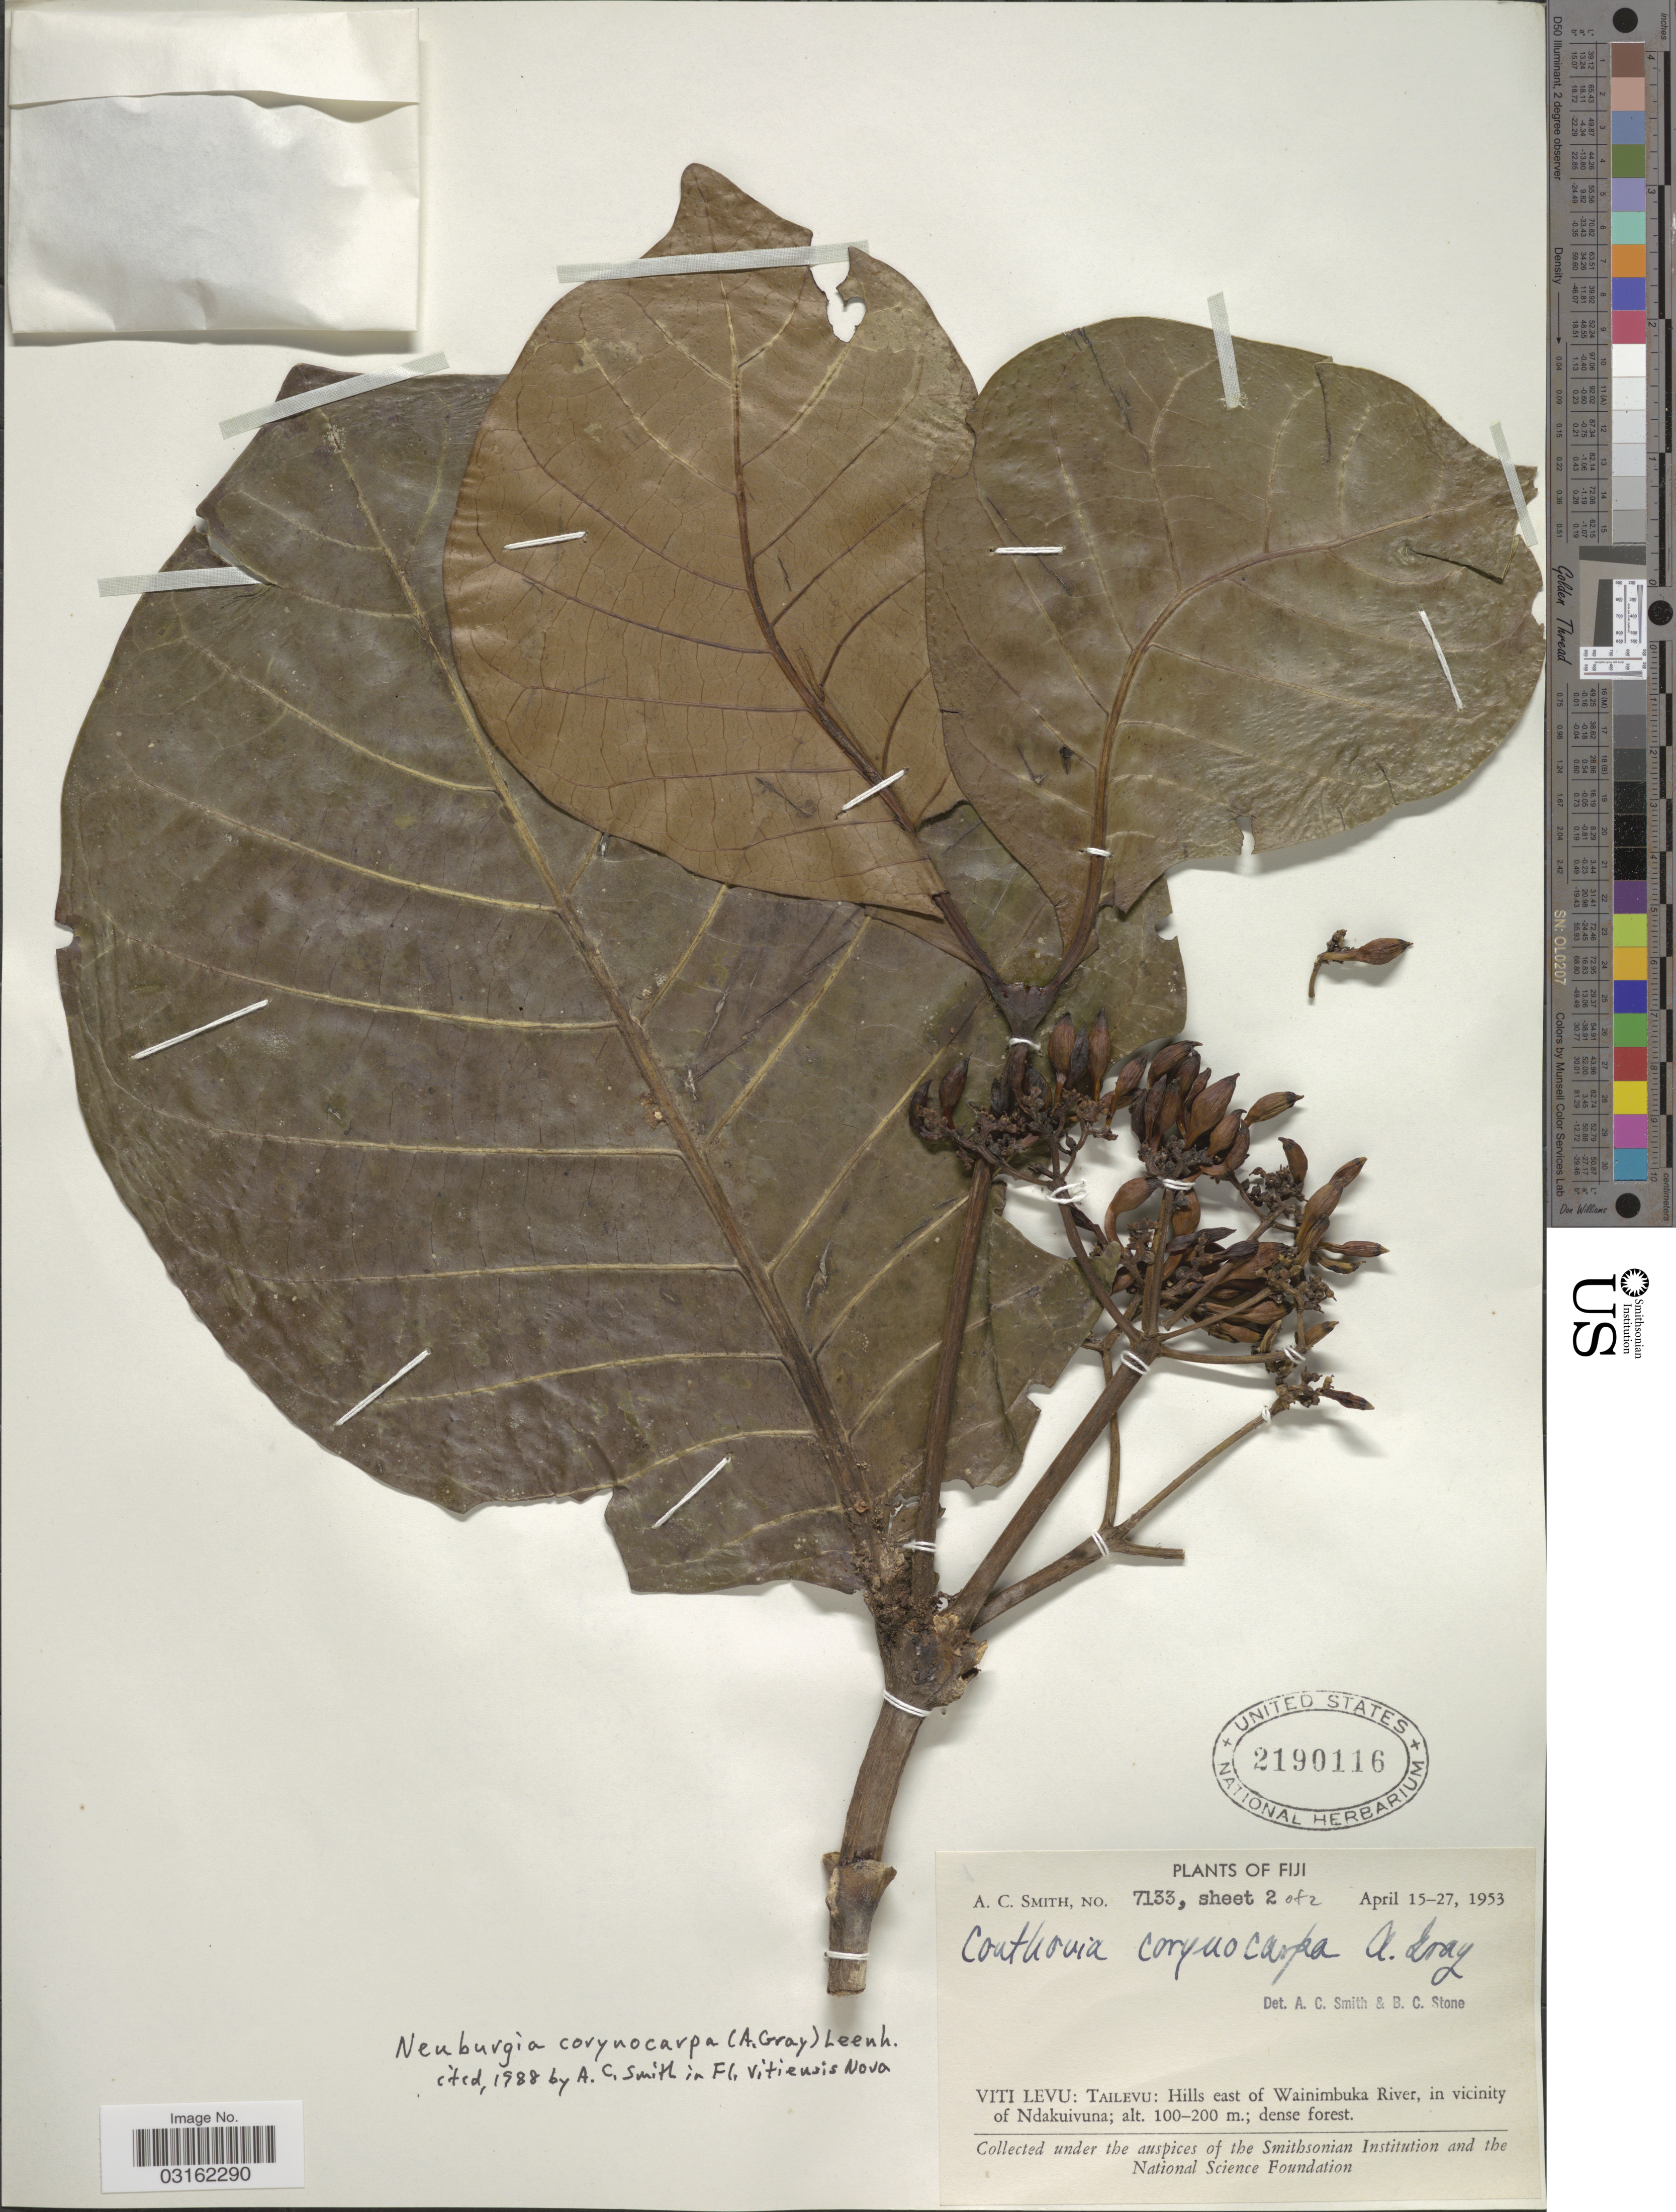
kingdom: Plantae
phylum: Tracheophyta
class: Magnoliopsida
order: Gentianales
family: Loganiaceae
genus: Neuburgia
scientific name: Neuburgia corynocarpa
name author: (A. Gray) Leenh.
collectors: A. C. Smith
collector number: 7133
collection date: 1953-04-15/1953-04-27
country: Fiji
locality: Viti Levu: Tailevu: Hills east of Wainimbuka River, in vicinity of Ndakuivuna.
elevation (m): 100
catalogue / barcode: US 2190116